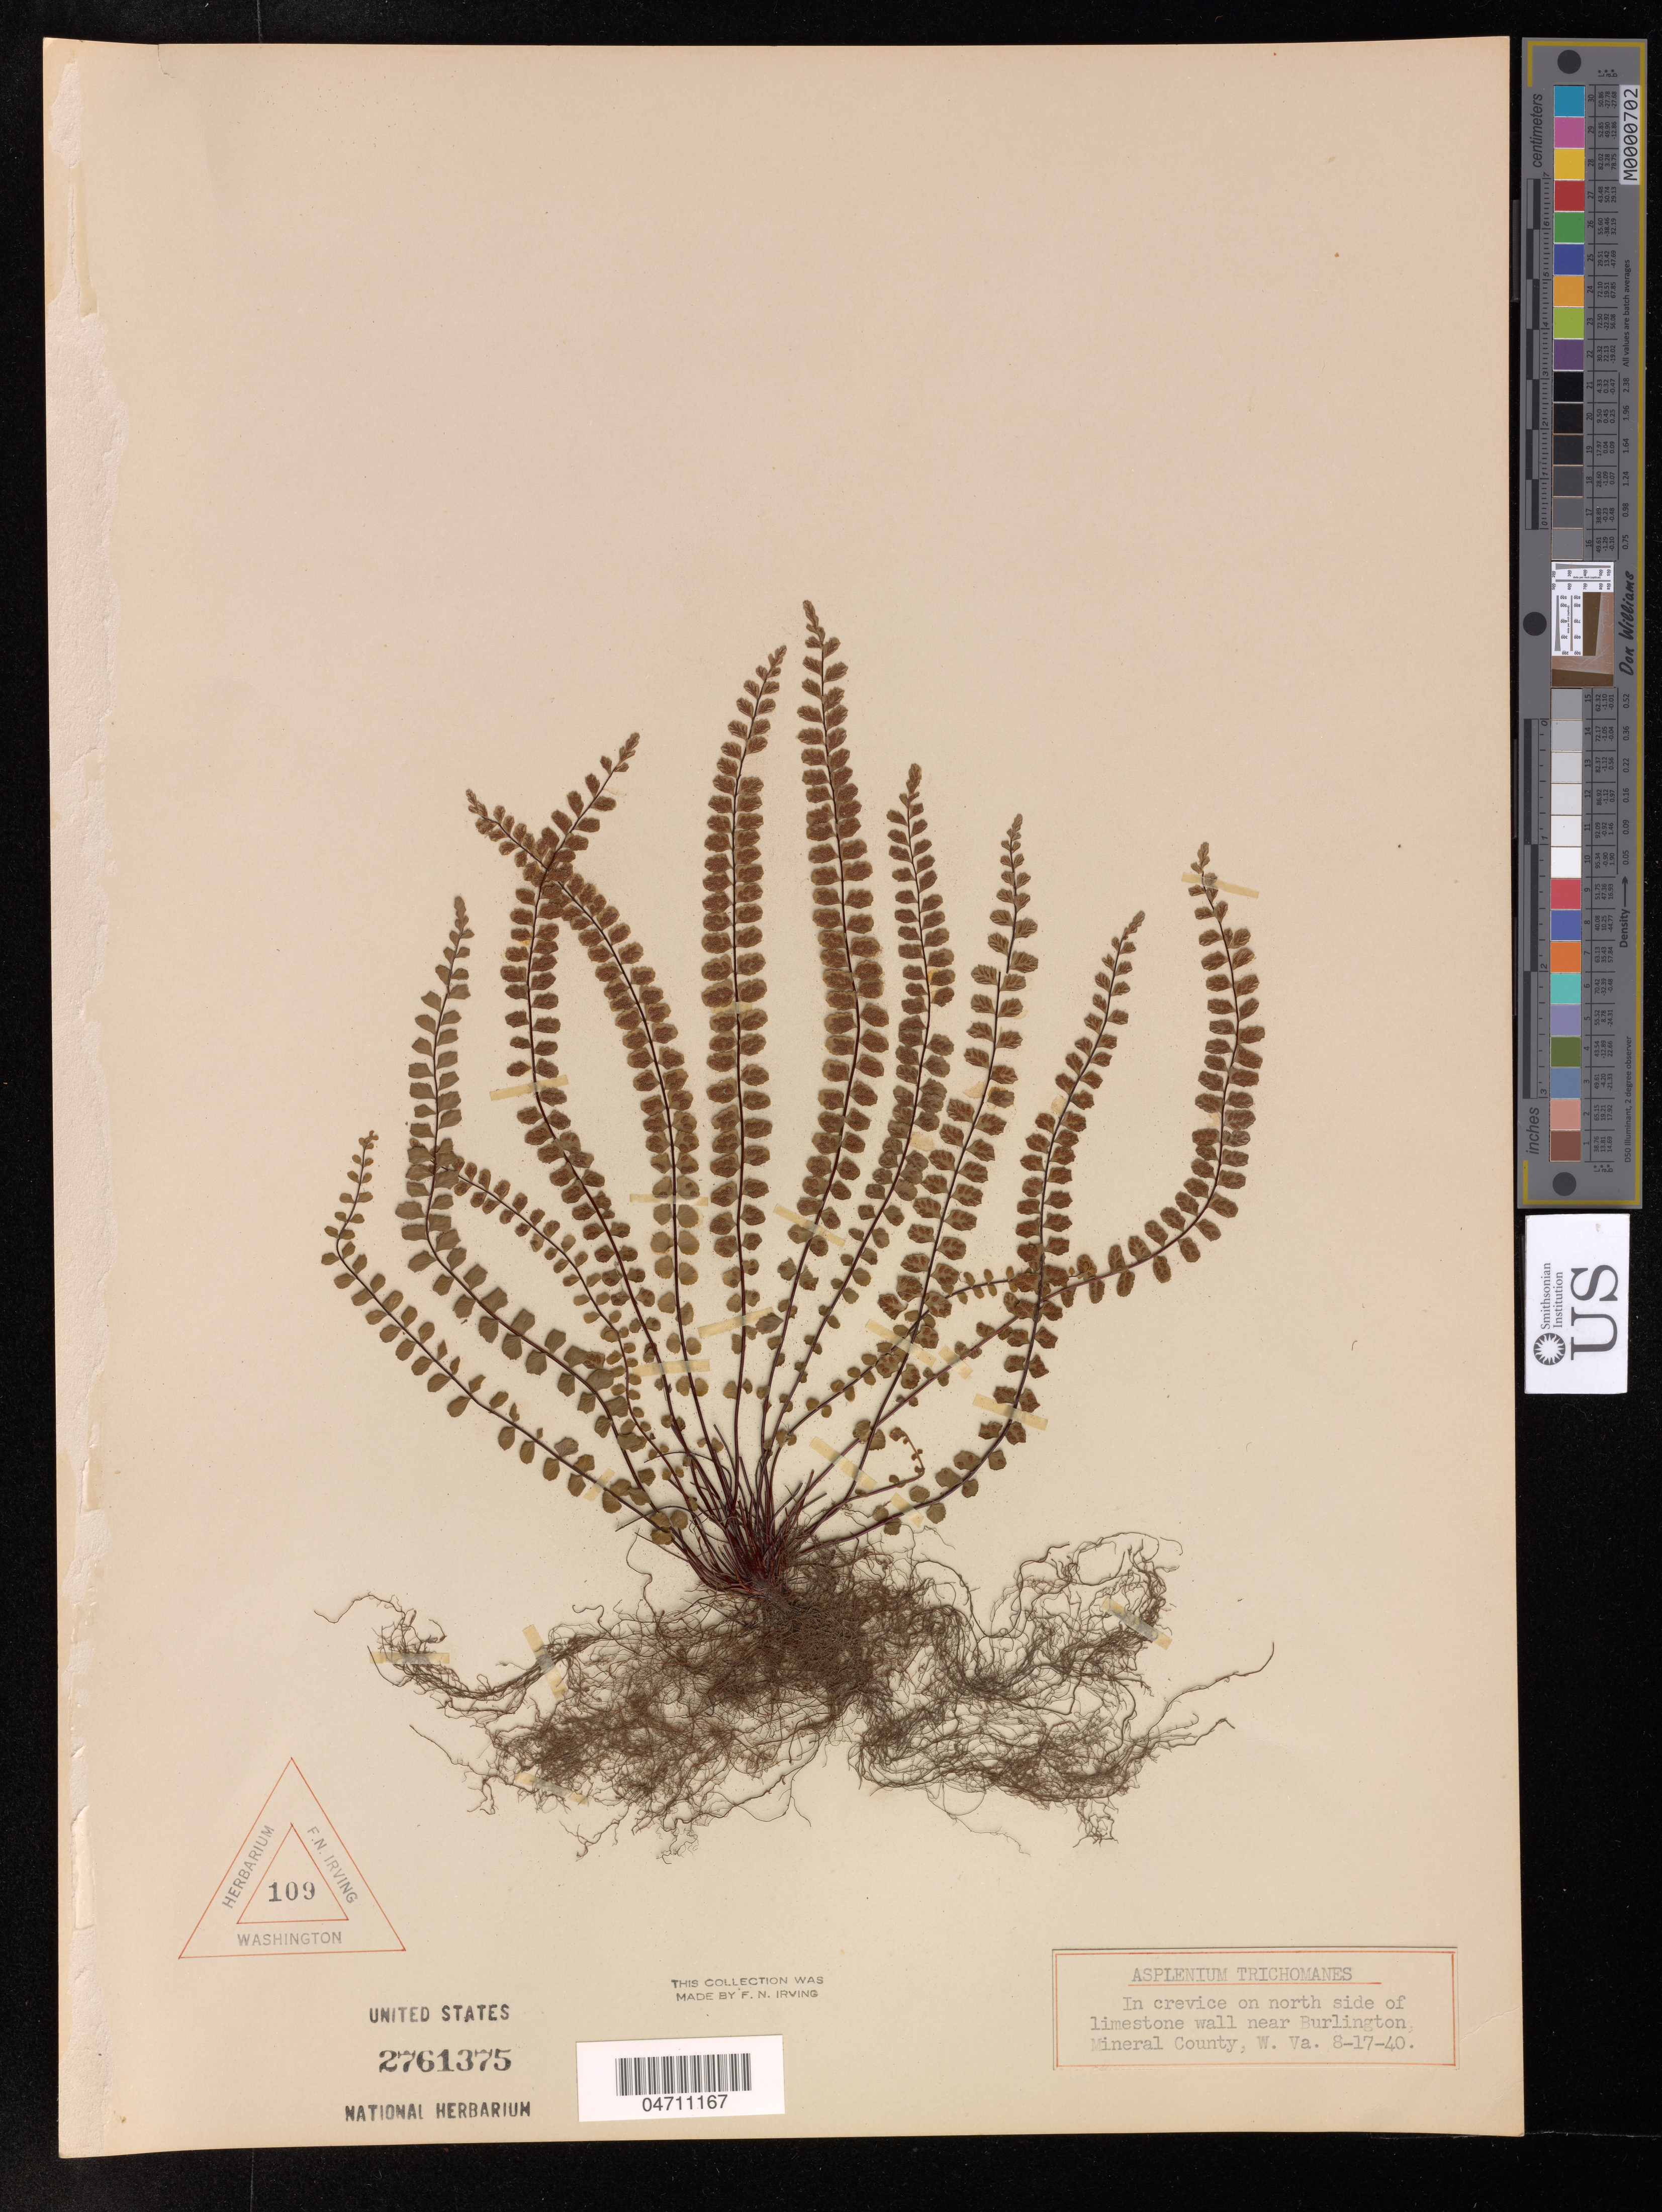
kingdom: Plantae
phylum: Tracheophyta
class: Polypodiopsida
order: Polypodiales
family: Aspleniaceae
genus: Asplenium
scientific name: Asplenium trichomanes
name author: L.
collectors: F. Irving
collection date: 1940-08-17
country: United States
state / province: West Virginia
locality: In crevice on north side of limestone wall near Burlington, Mineral County.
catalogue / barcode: US 2761375